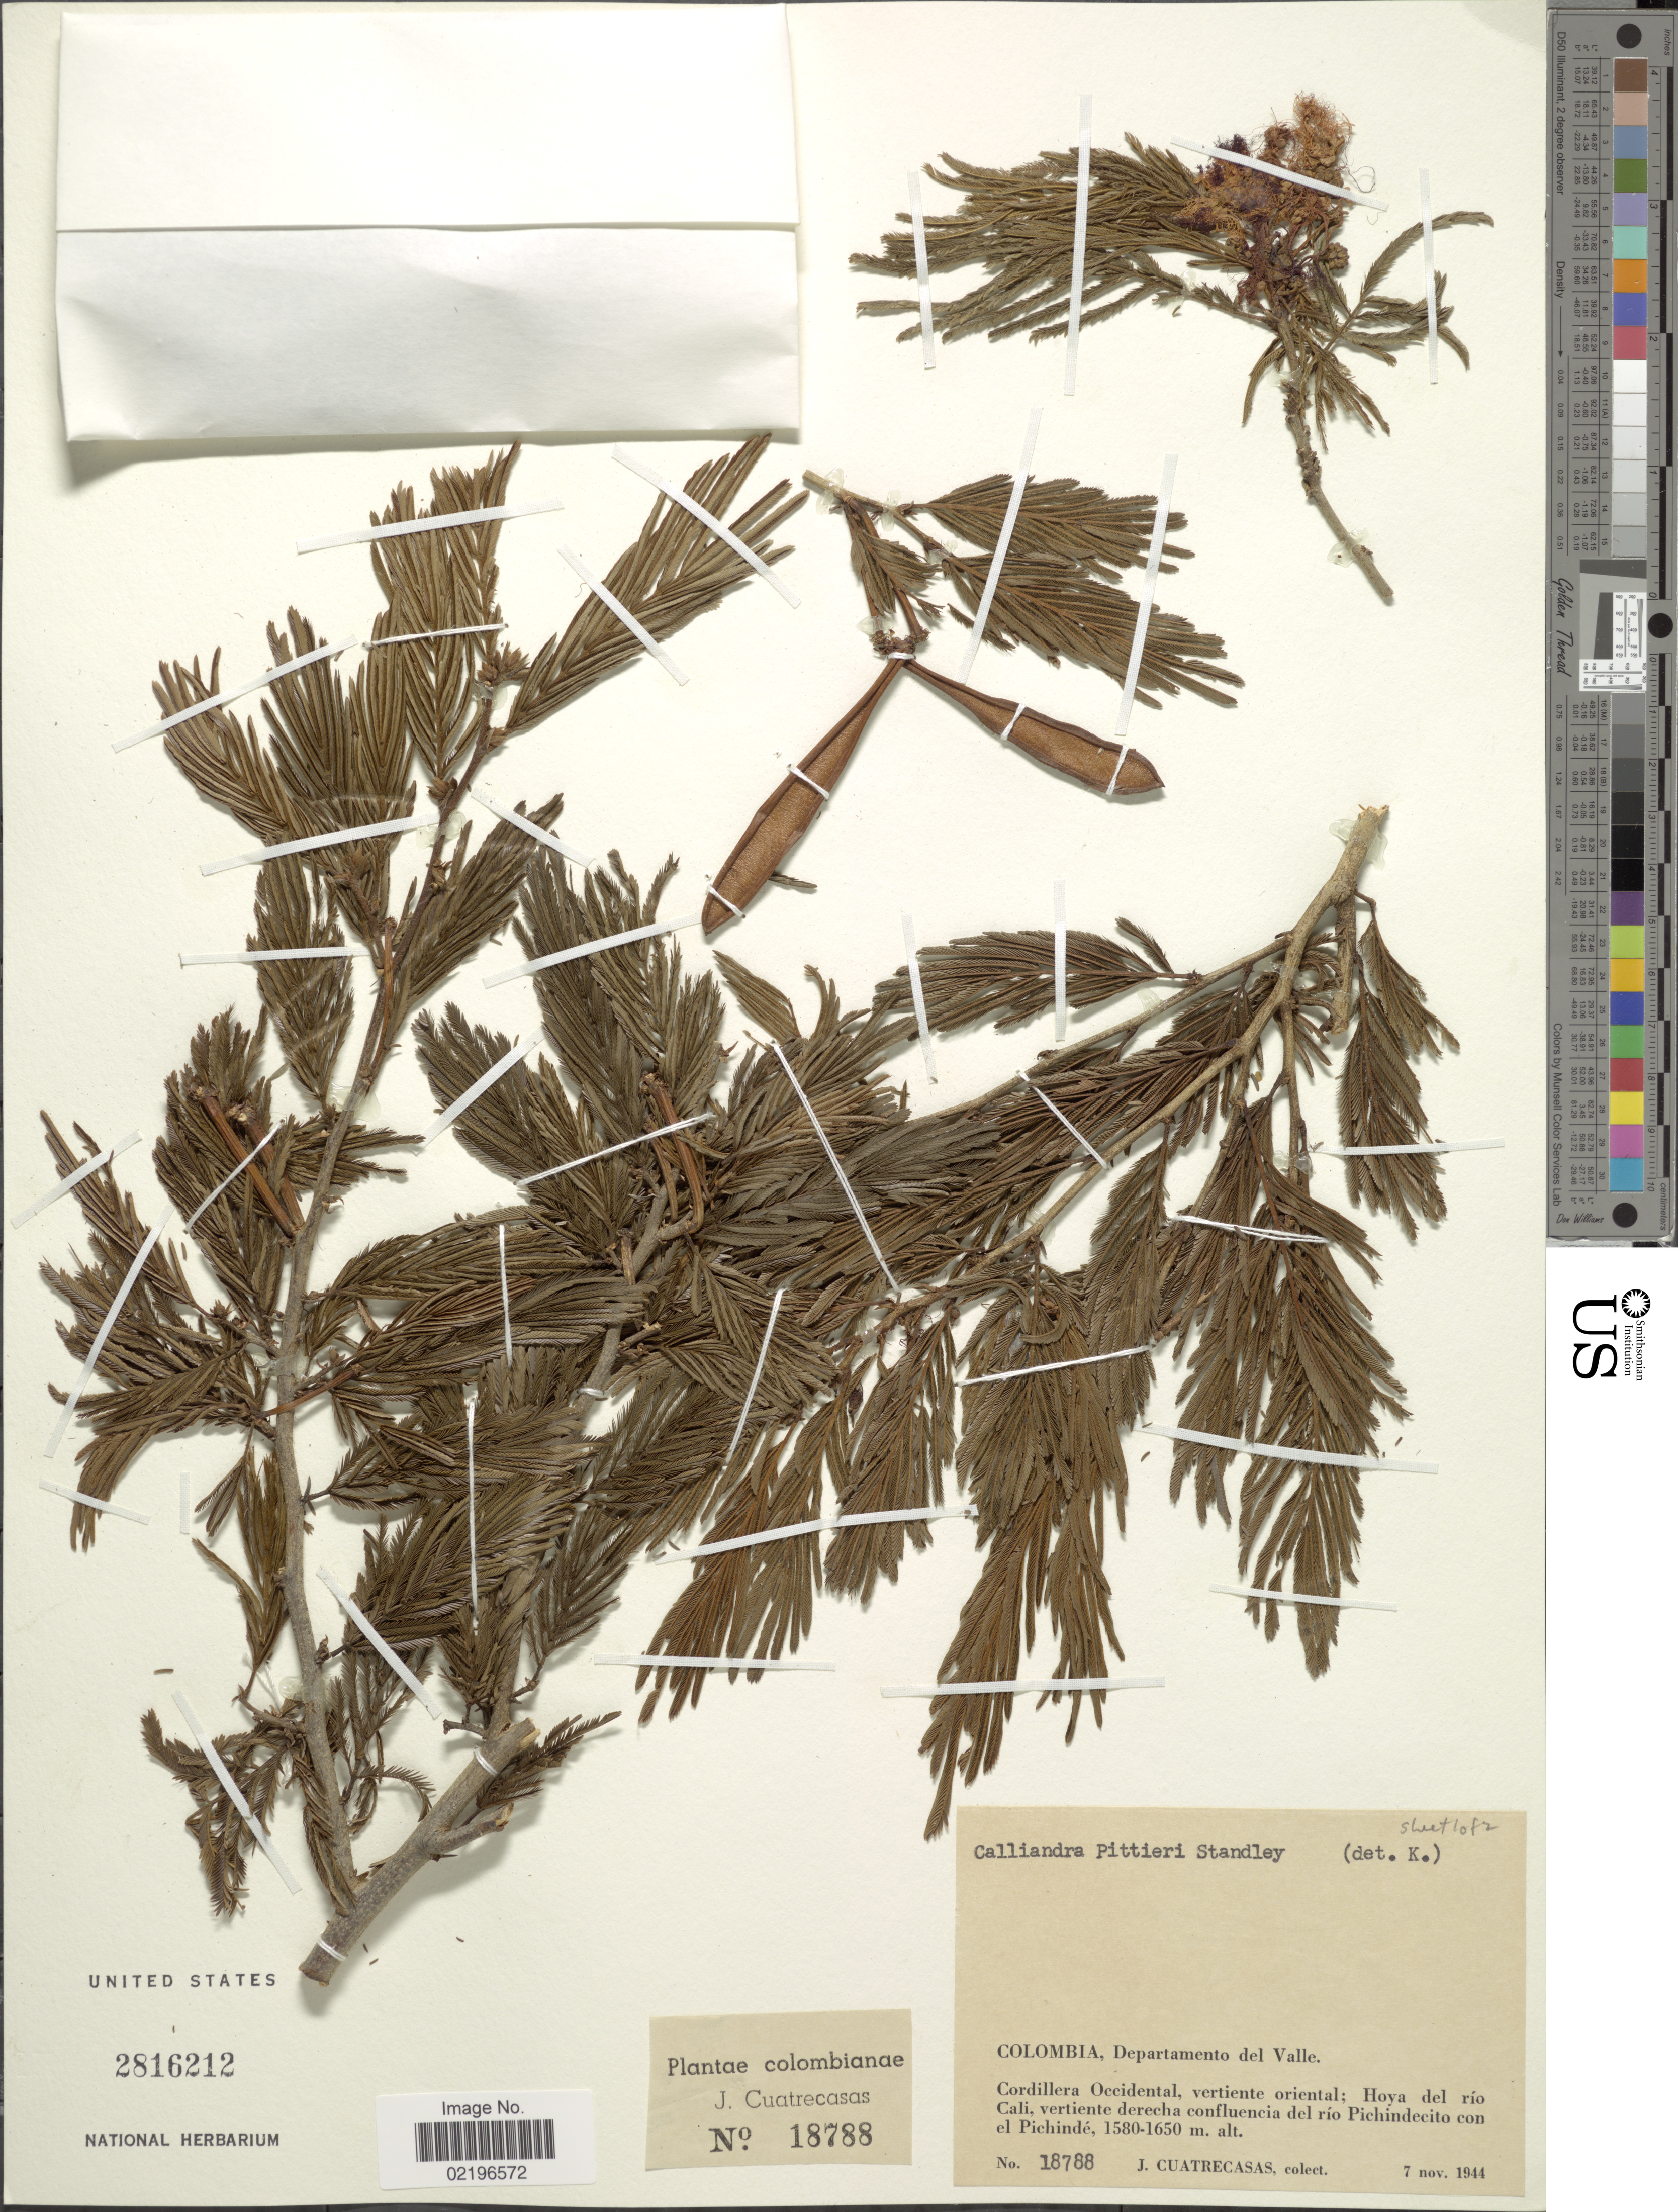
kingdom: Plantae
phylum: Tracheophyta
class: Magnoliopsida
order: Fabales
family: Fabaceae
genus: Calliandra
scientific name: Calliandra pittieri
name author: Standl.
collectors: J. Cuatrecasas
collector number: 18788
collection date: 1944-11-07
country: Colombia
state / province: Valle del Cauca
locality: Departamento del Valle. Cordillera Occidental, vertiente oriental; Hoya del rio Cali, vertiente derecha confluencia del rio Pichindecito con el Pichinde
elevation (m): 1580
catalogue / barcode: US 2816212